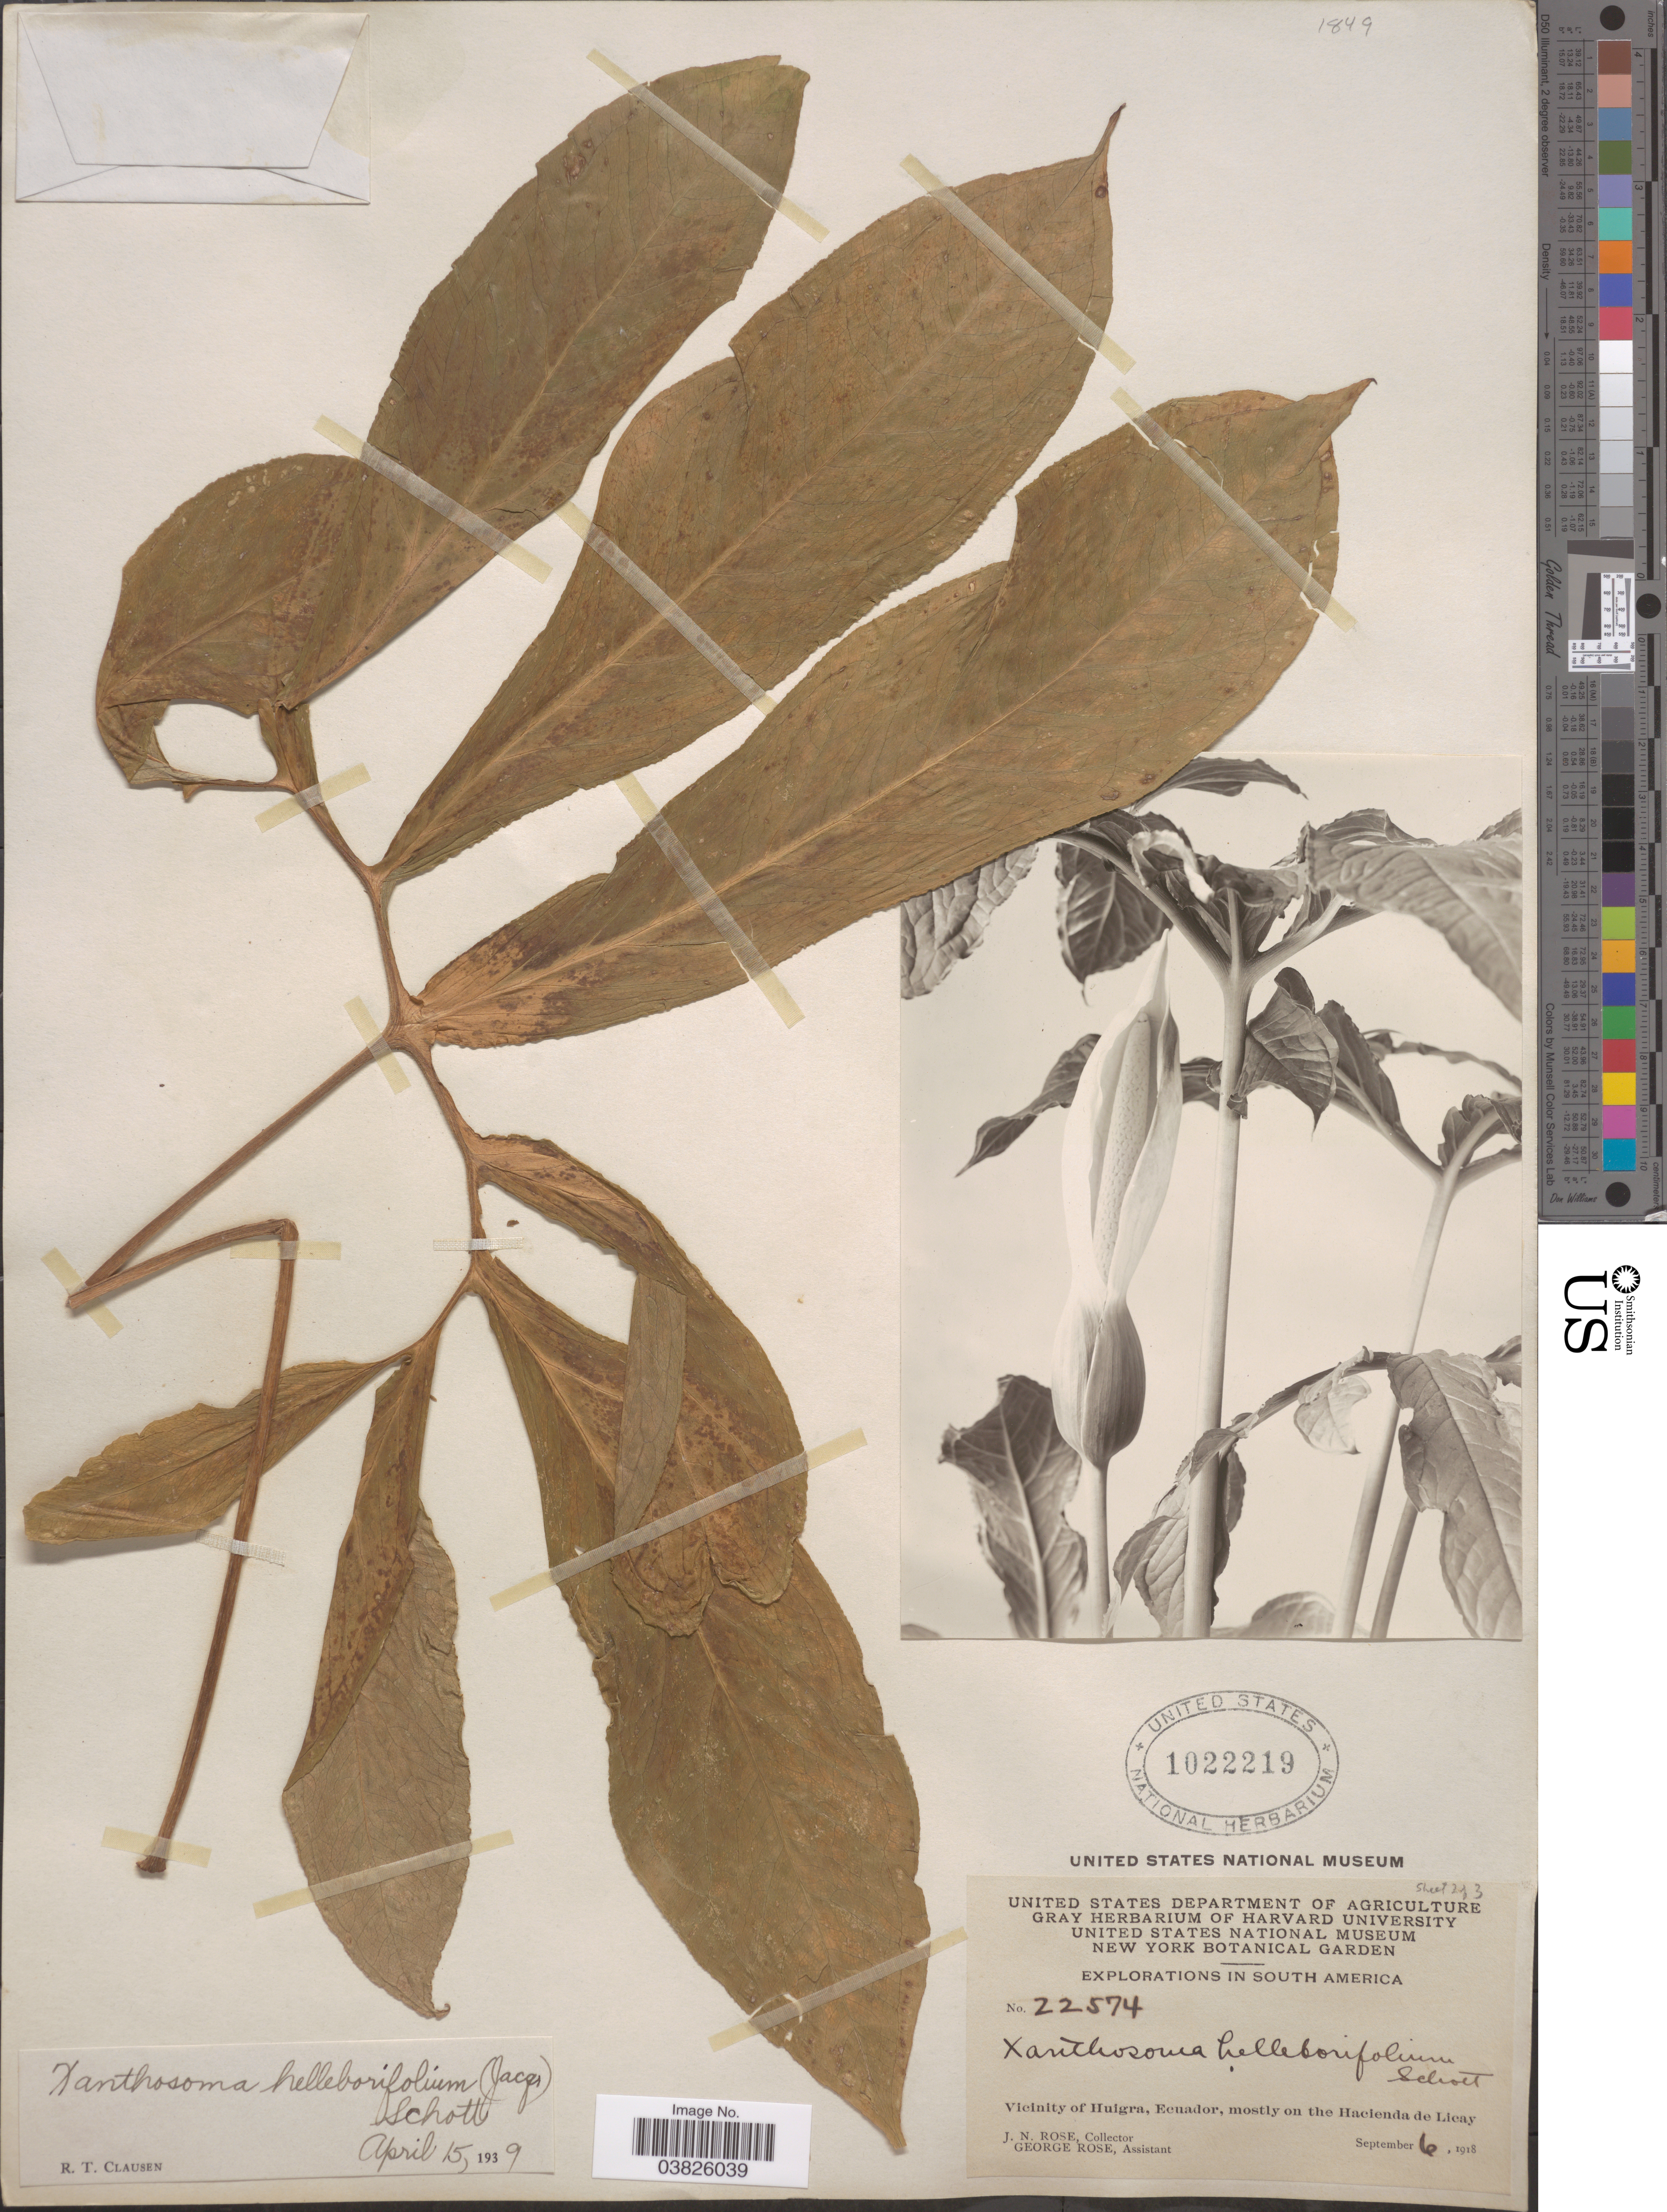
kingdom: Plantae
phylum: Tracheophyta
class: Liliopsida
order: Alismatales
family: Araceae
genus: Xanthosoma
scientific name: Xanthosoma helleborifolium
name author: (Jacq.) Schott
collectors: J. N. Rose & G. Rose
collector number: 22574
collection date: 1918-09-06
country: Ecuador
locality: Vicinity of Huigra, mostly on the Hacienda de Licay.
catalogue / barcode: US 1022219